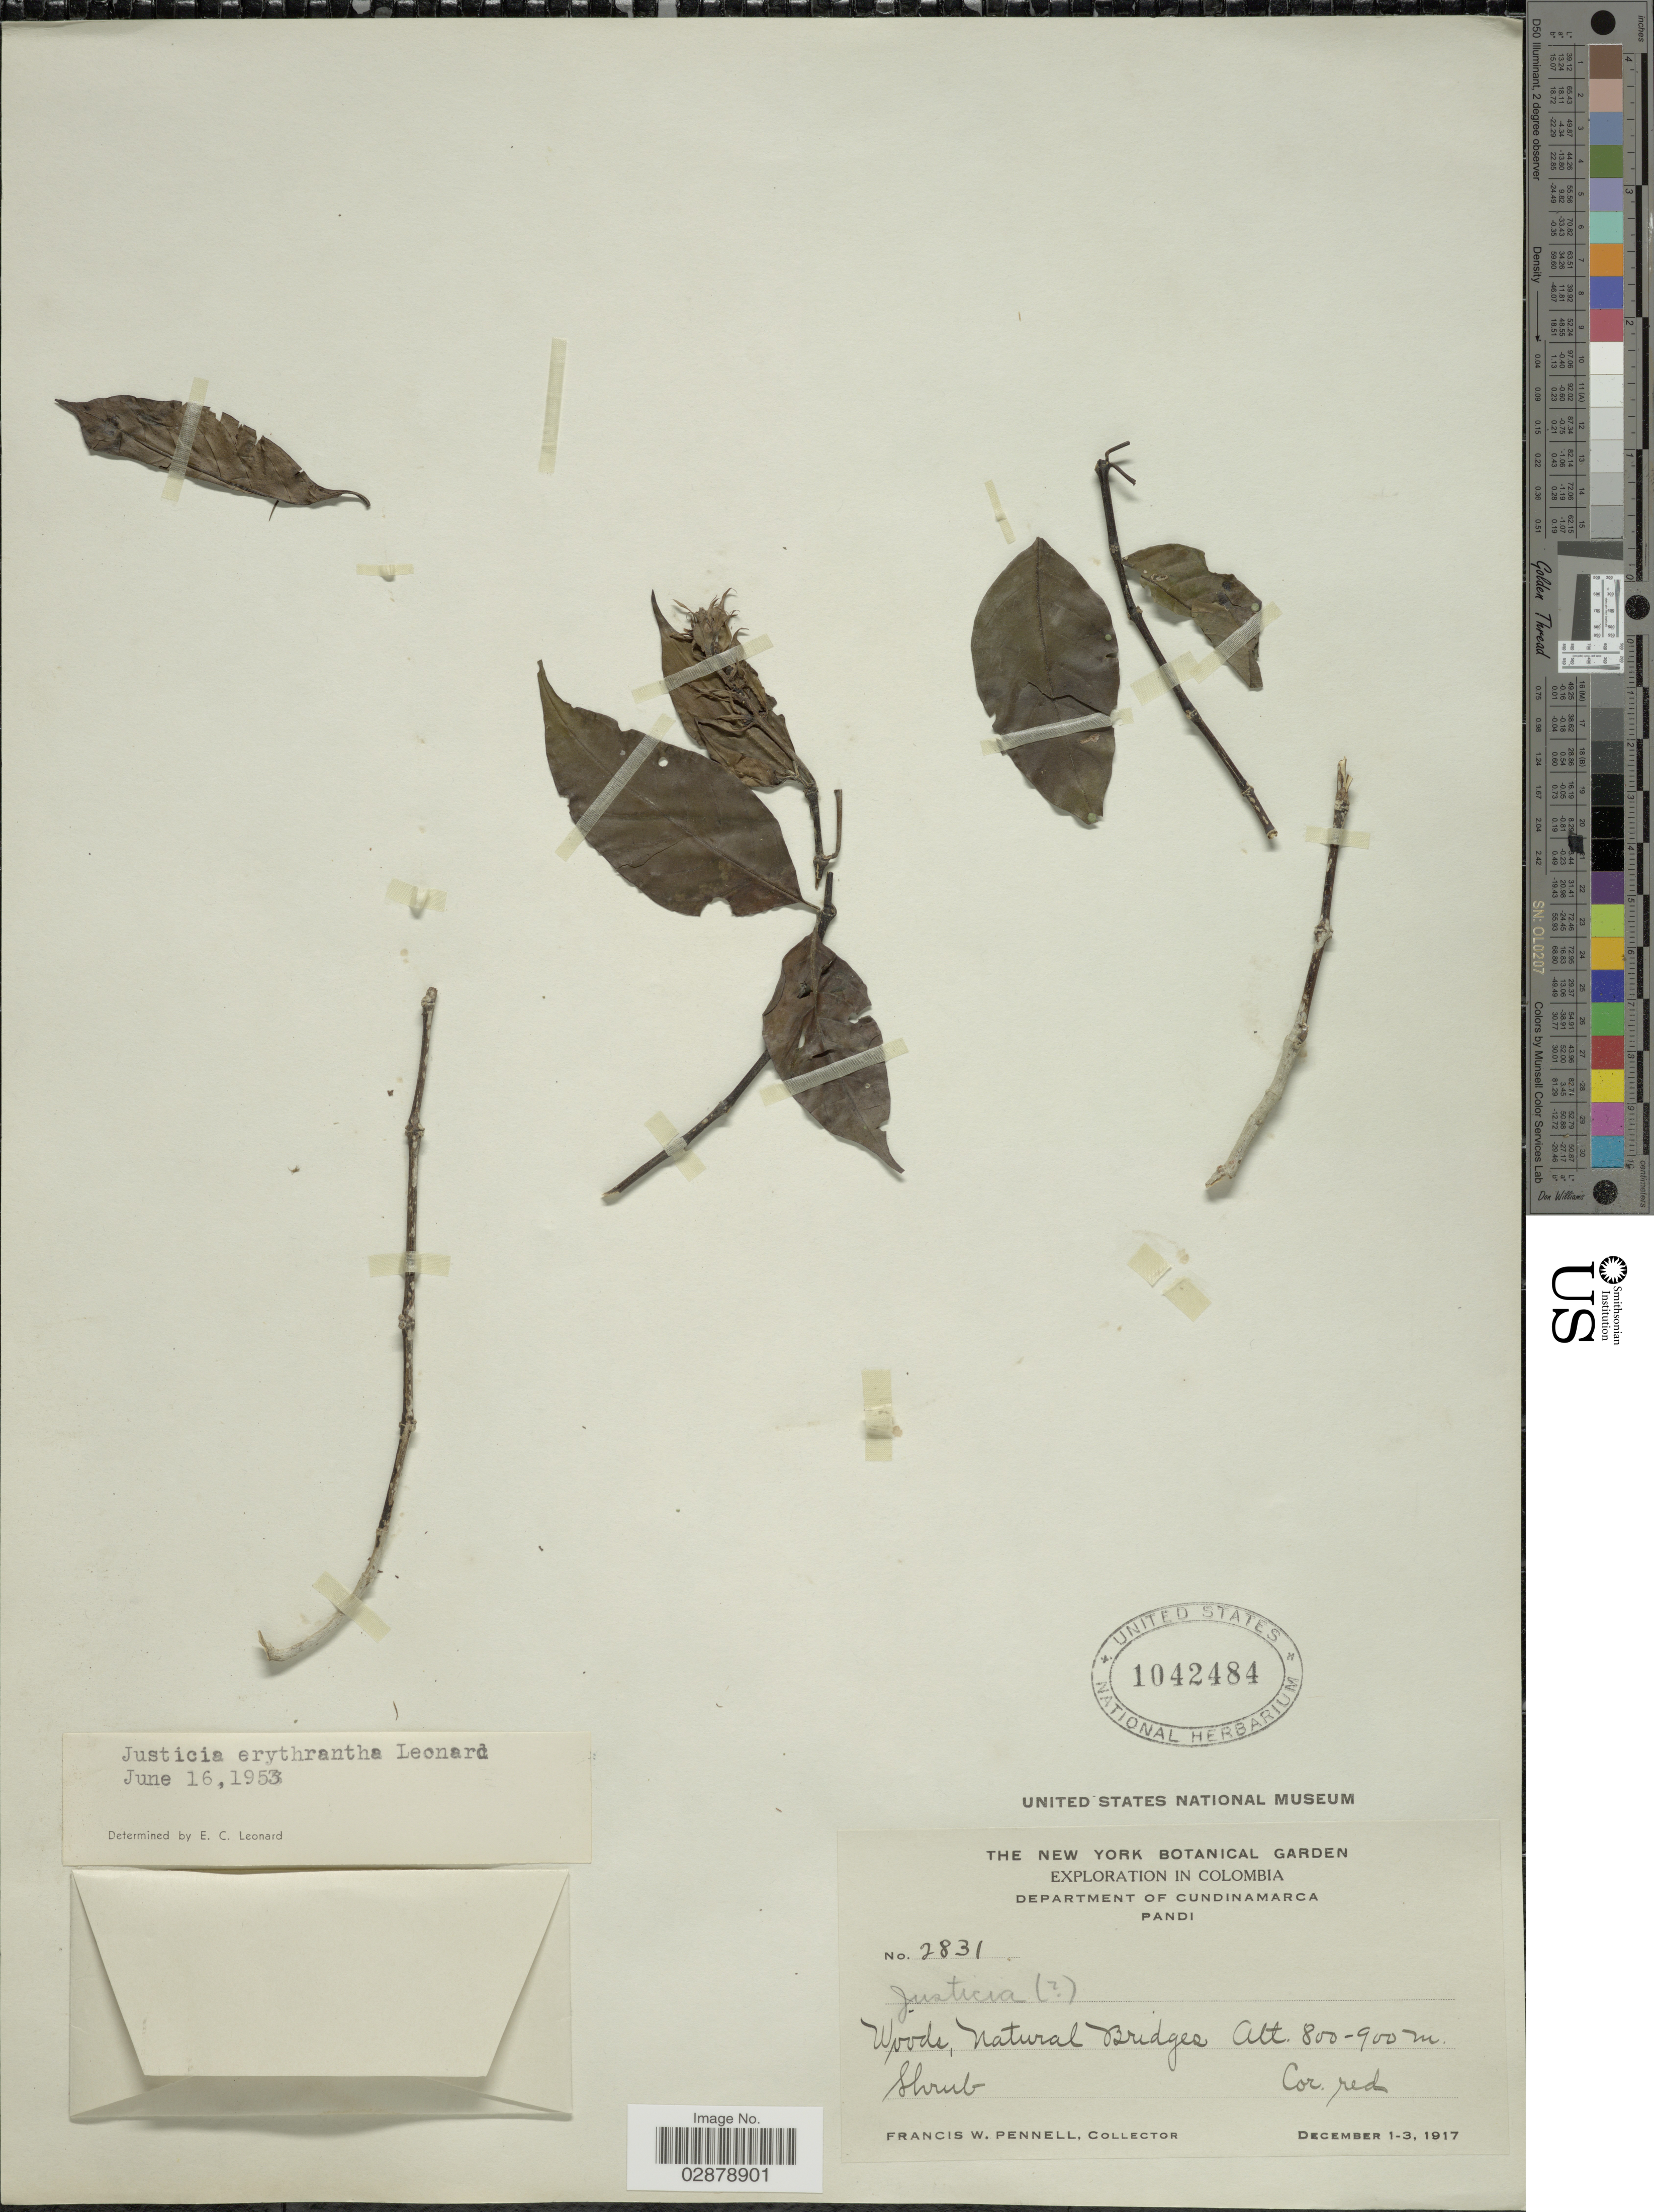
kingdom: Plantae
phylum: Tracheophyta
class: Magnoliopsida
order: Lamiales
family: Acanthaceae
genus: Justicia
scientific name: Justicia erythrantha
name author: Leonard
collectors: F. W. Pennell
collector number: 2831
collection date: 1917-12-01/1917-12-03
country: Colombia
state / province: Cundinamarca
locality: Pandi. Natural Bridges.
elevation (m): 800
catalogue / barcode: US 1042484